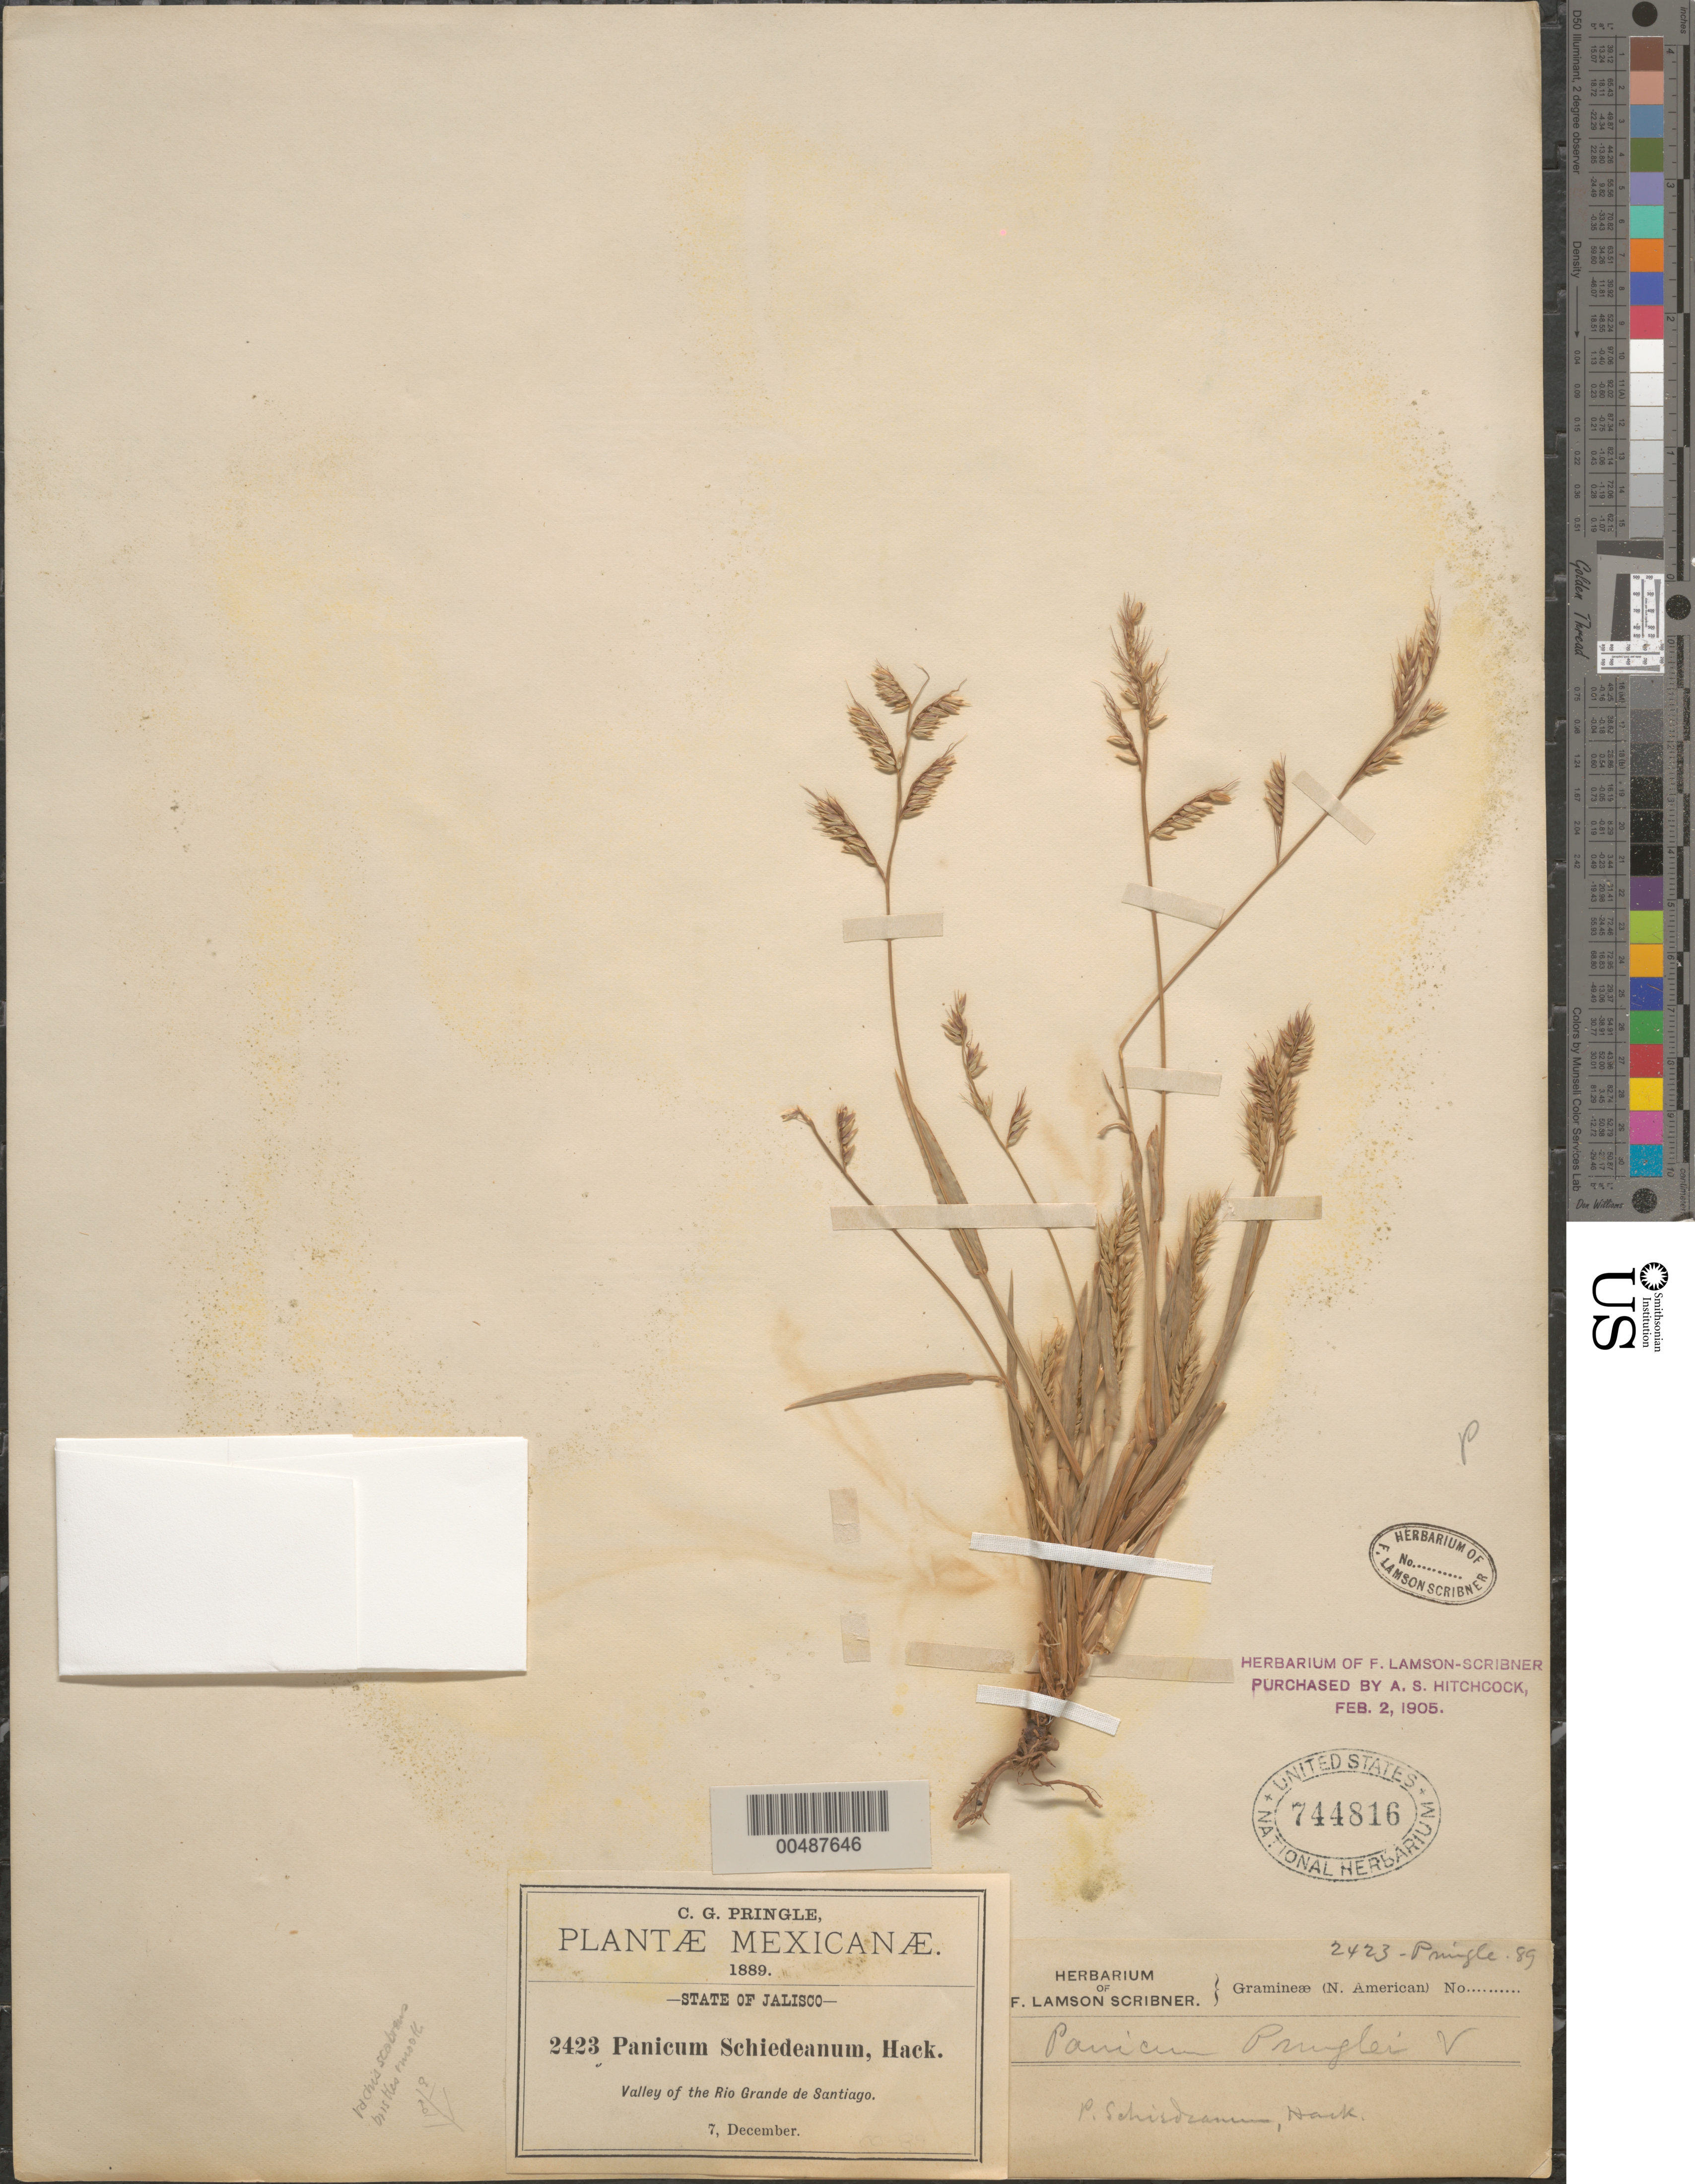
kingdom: Plantae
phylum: Tracheophyta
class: Liliopsida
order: Poales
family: Poaceae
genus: Ixophorus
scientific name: Ixophorus unisetus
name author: (J. Presl) Schltdl.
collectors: C. G. Pringle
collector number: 2423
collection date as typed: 7 Dec 1889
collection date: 1889-12-07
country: Mexico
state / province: Jalisco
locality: Valley of the Rio Grande de Santiago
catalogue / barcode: US 744816